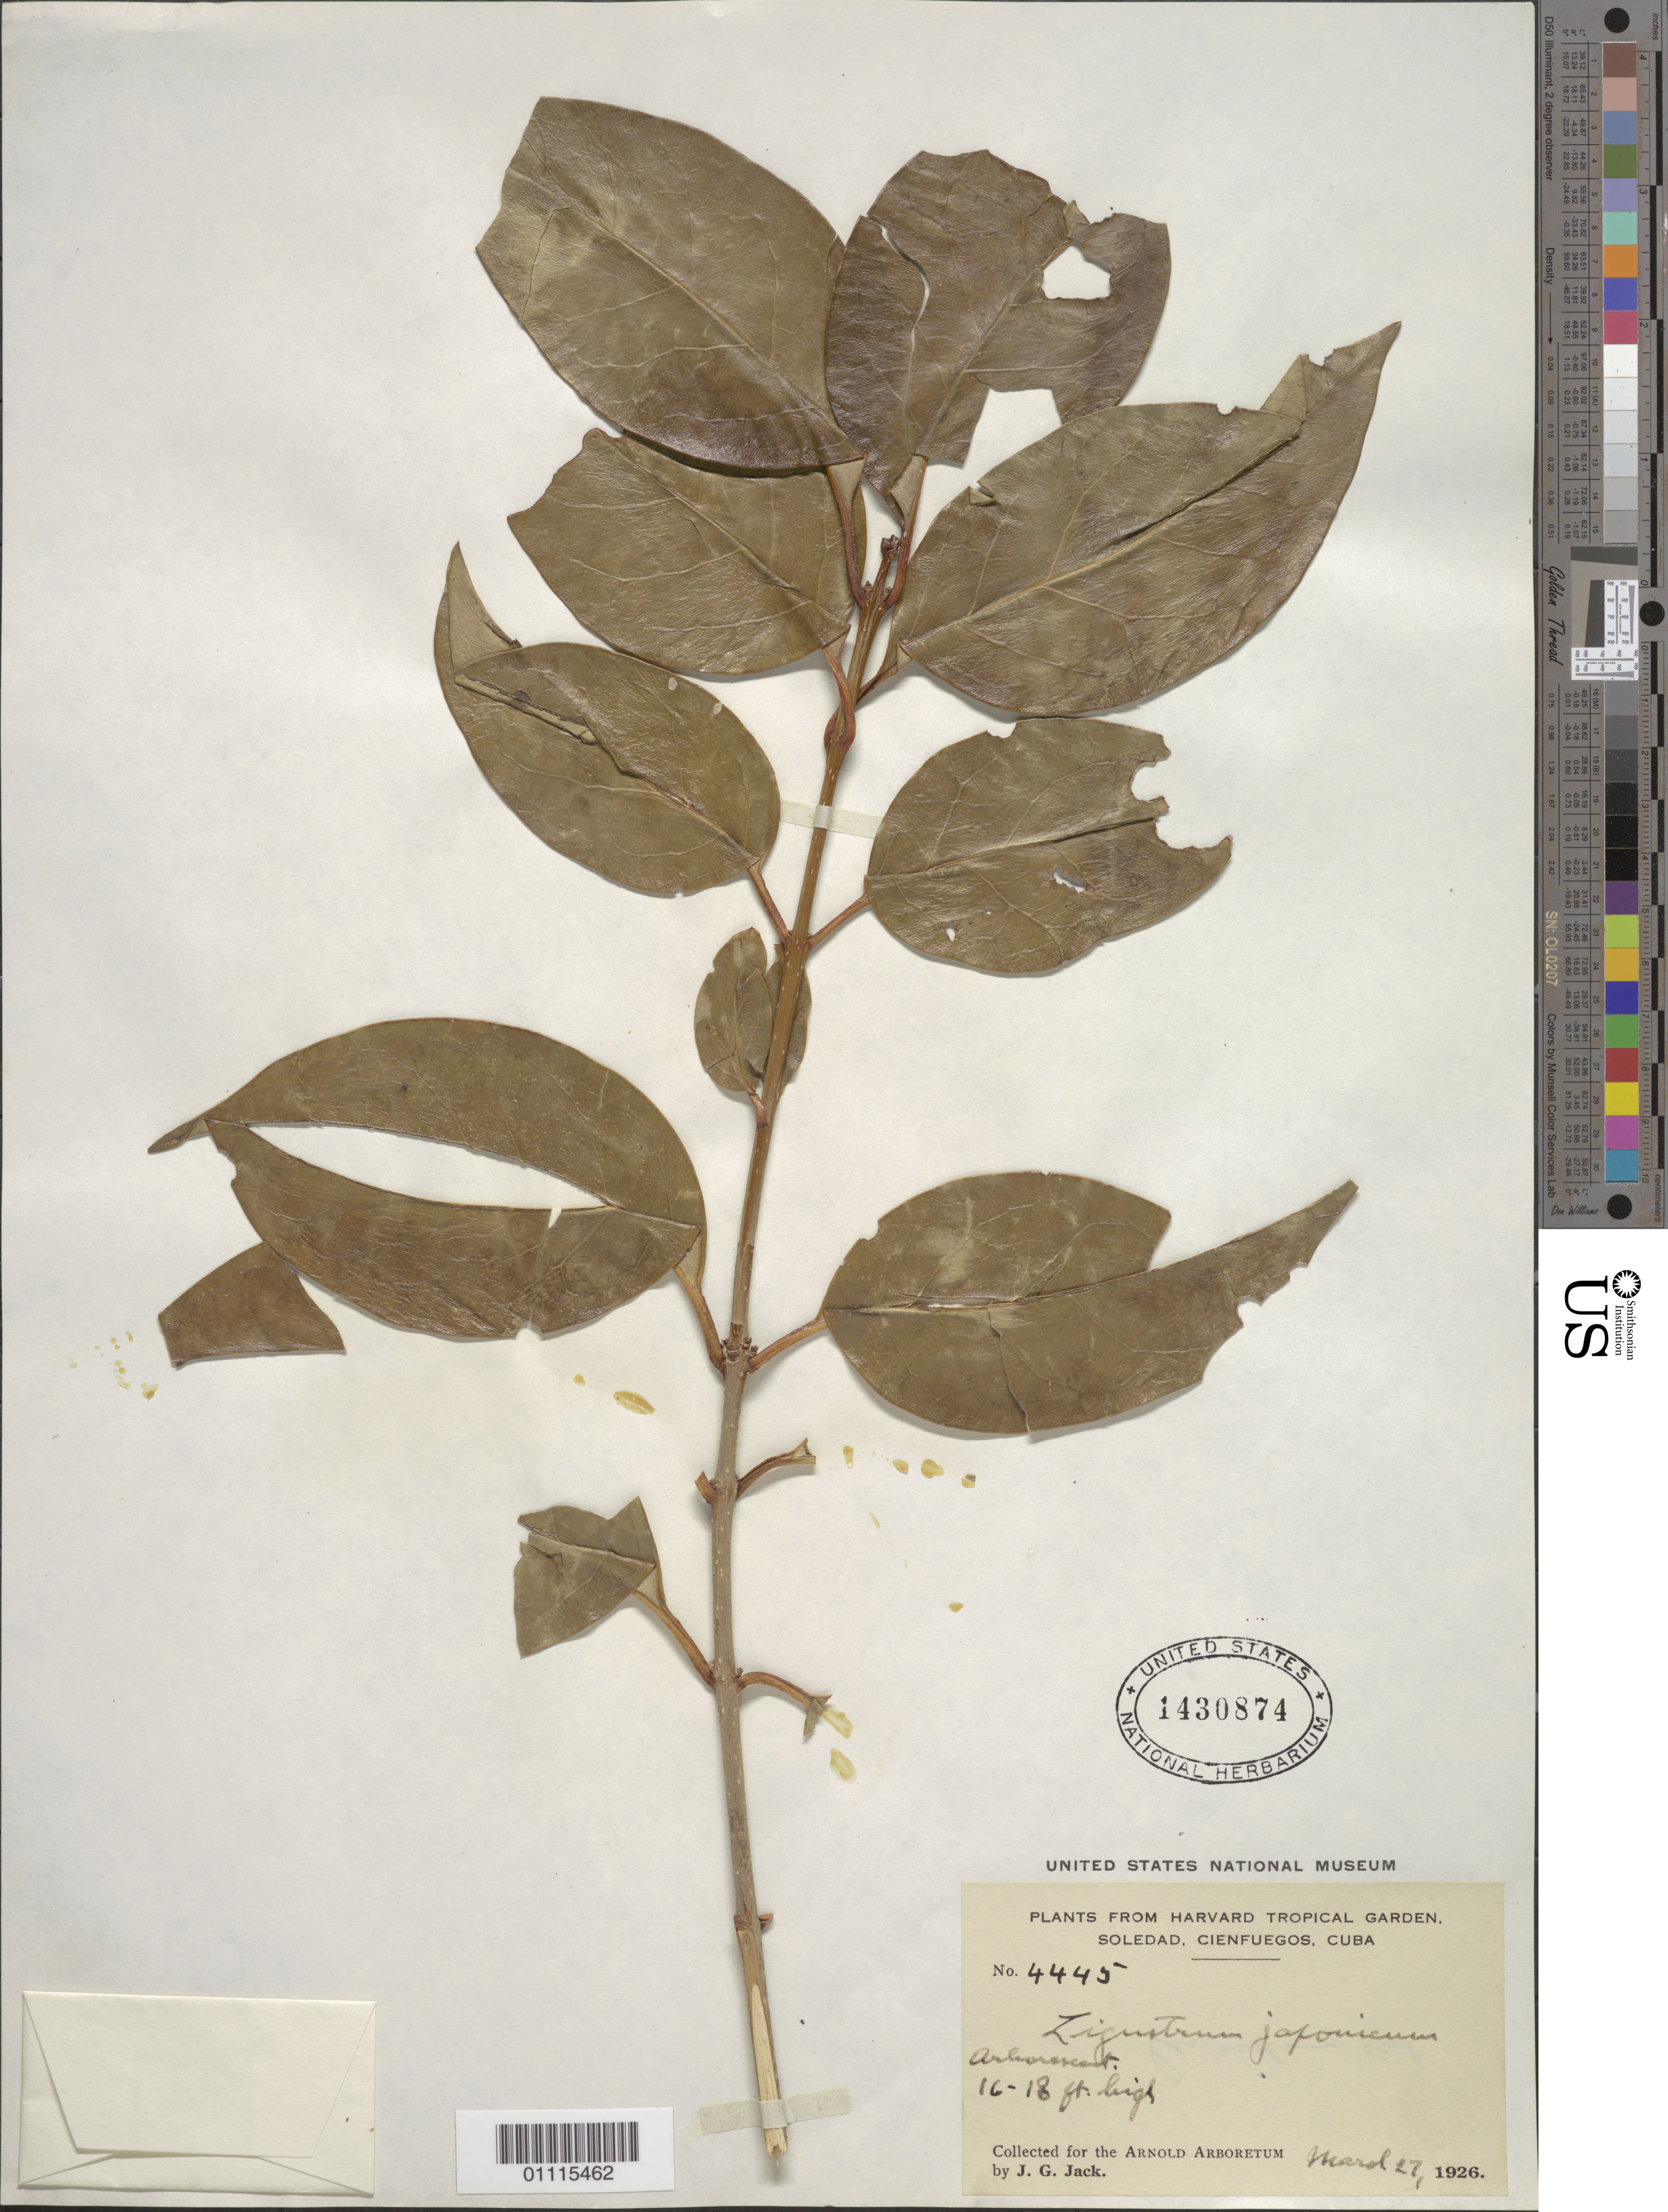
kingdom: Plantae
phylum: Tracheophyta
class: Magnoliopsida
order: Lamiales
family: Oleaceae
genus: Ligustrum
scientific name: Ligustrum japonicum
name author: Thunb.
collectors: J. G. Jack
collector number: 4445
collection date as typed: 27 Mar 1926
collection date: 1926-03-27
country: Cuba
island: Cuba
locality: Soledad, Cienfuegos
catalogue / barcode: US 1430874